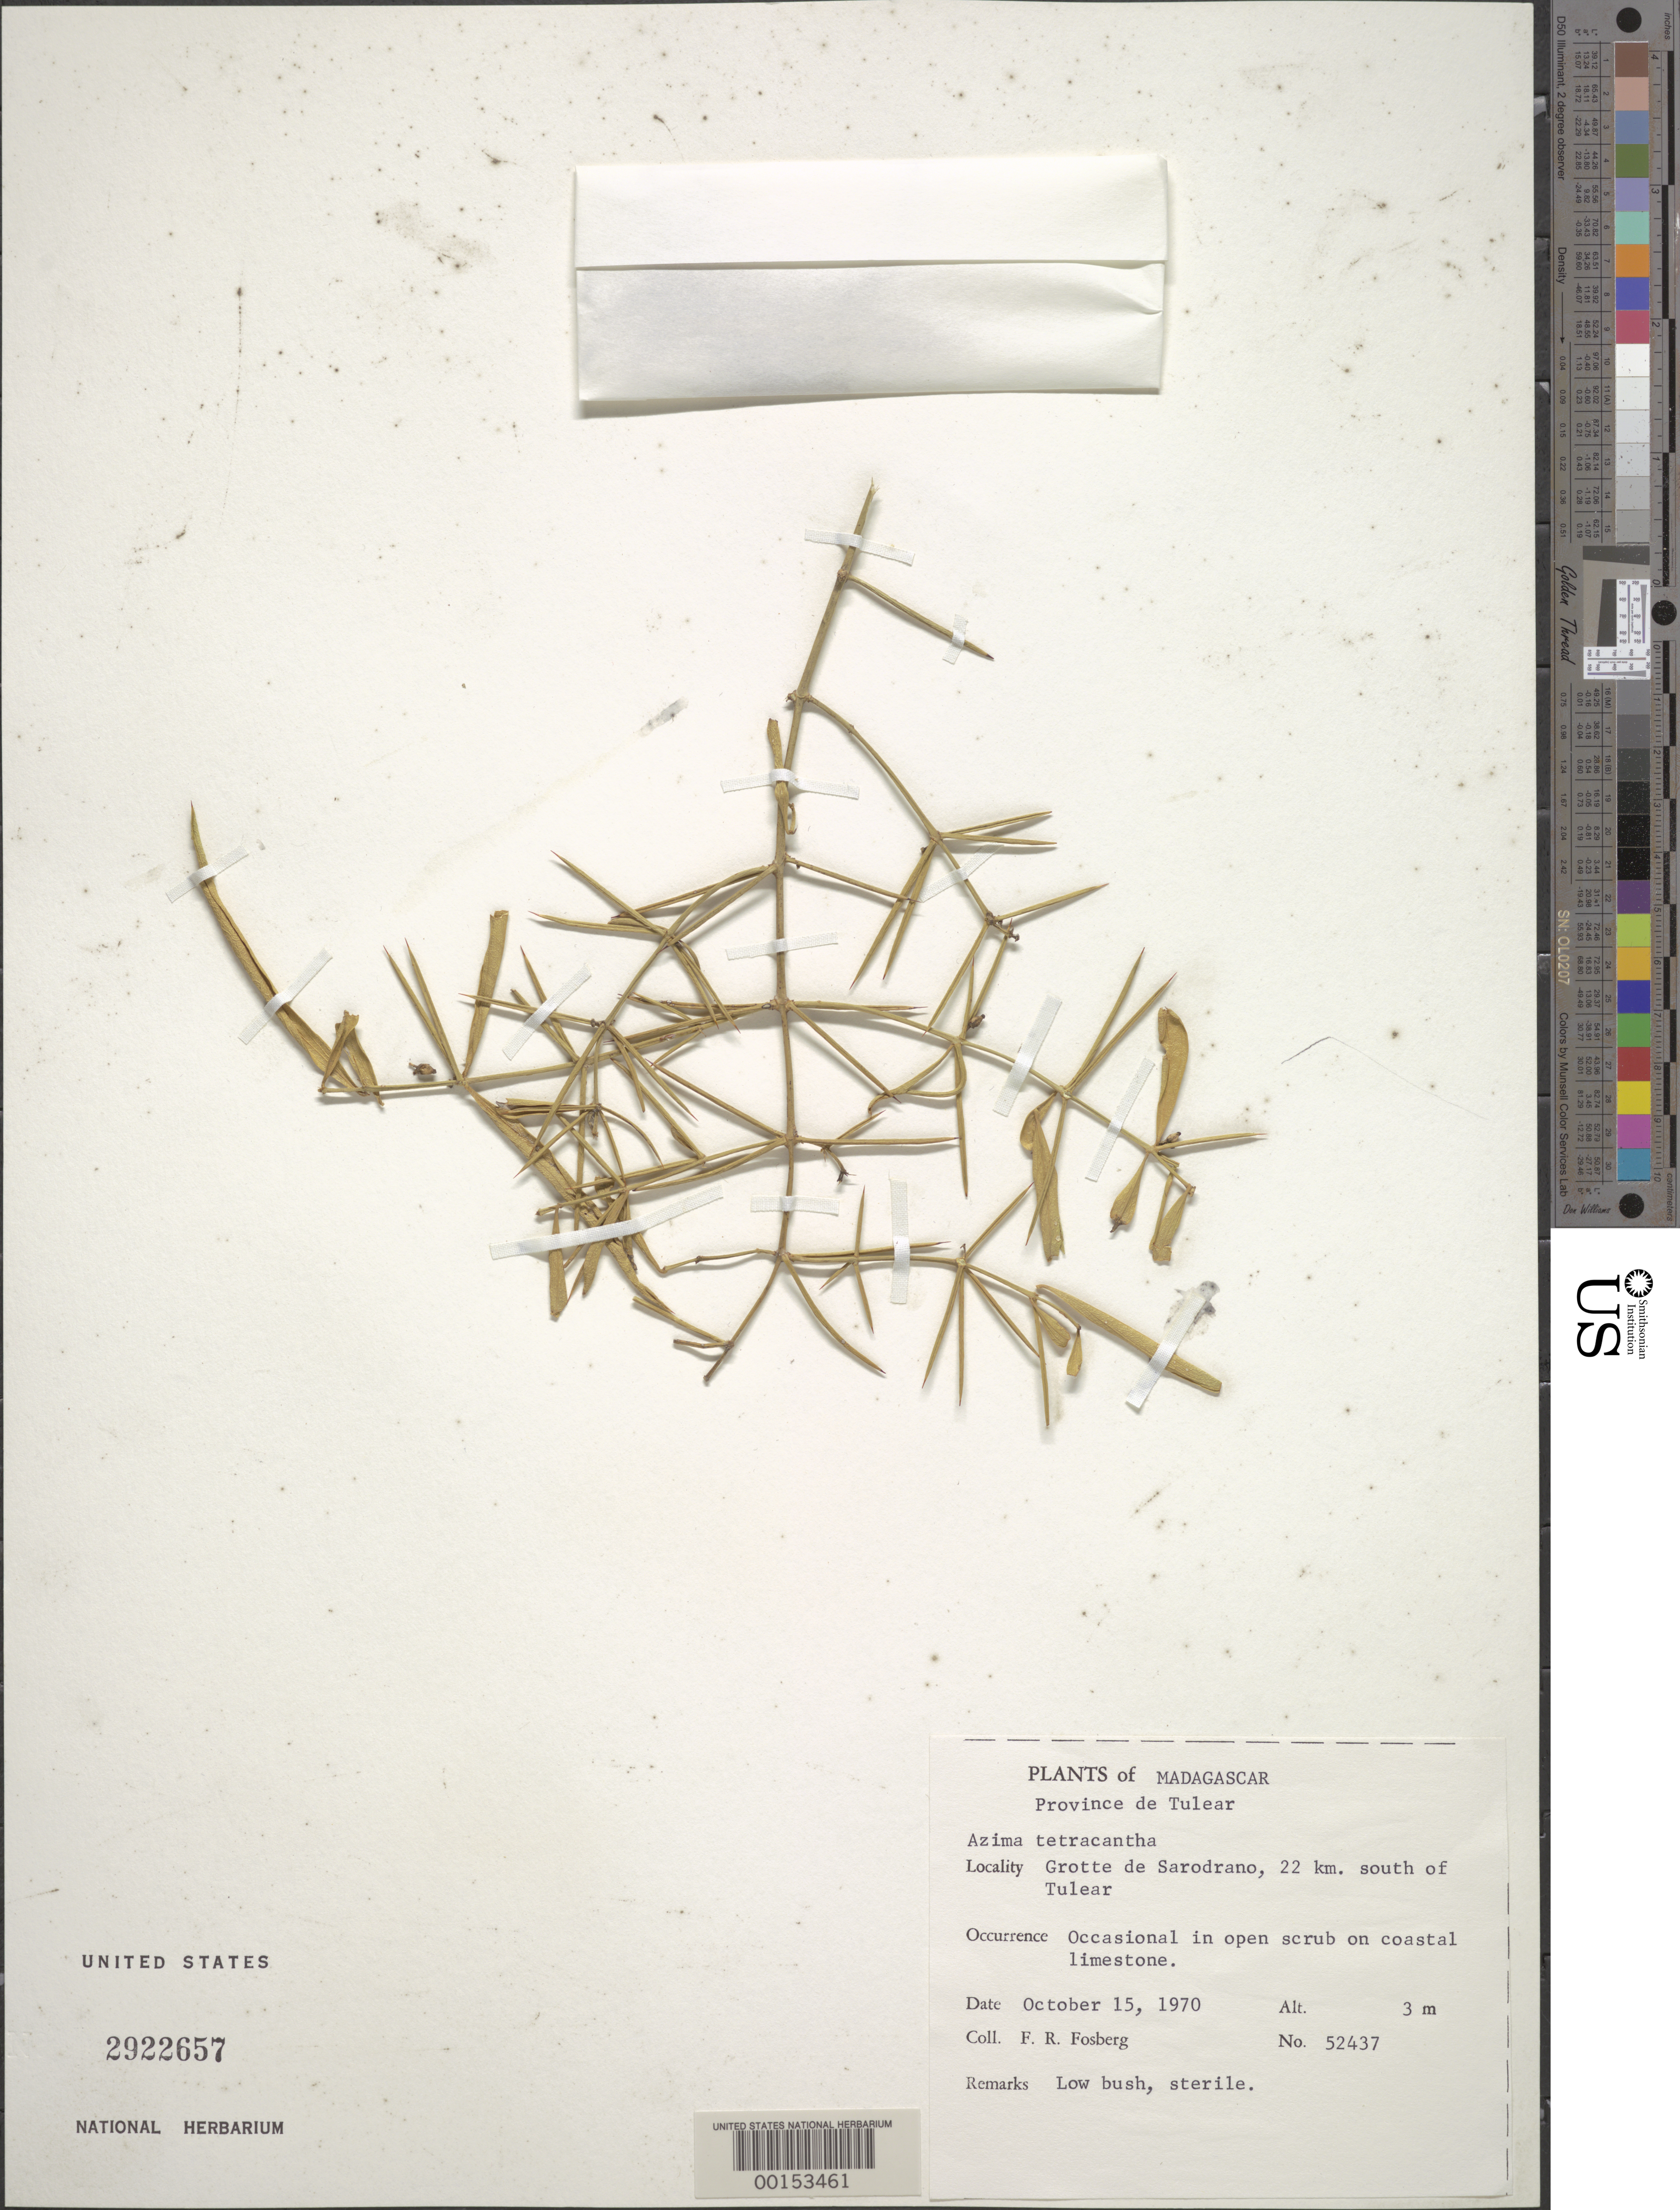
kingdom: Plantae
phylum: Tracheophyta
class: Magnoliopsida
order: Brassicales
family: Salvadoraceae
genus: Azima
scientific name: Azima tetracantha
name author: Lam.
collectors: F. R. Fosberg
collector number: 52437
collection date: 1970-10-15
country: Madagascar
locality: Province of Tulear. Grotte de Sarodrano, 22 km. south of Tulear.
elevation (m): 3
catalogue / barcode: US 2922657